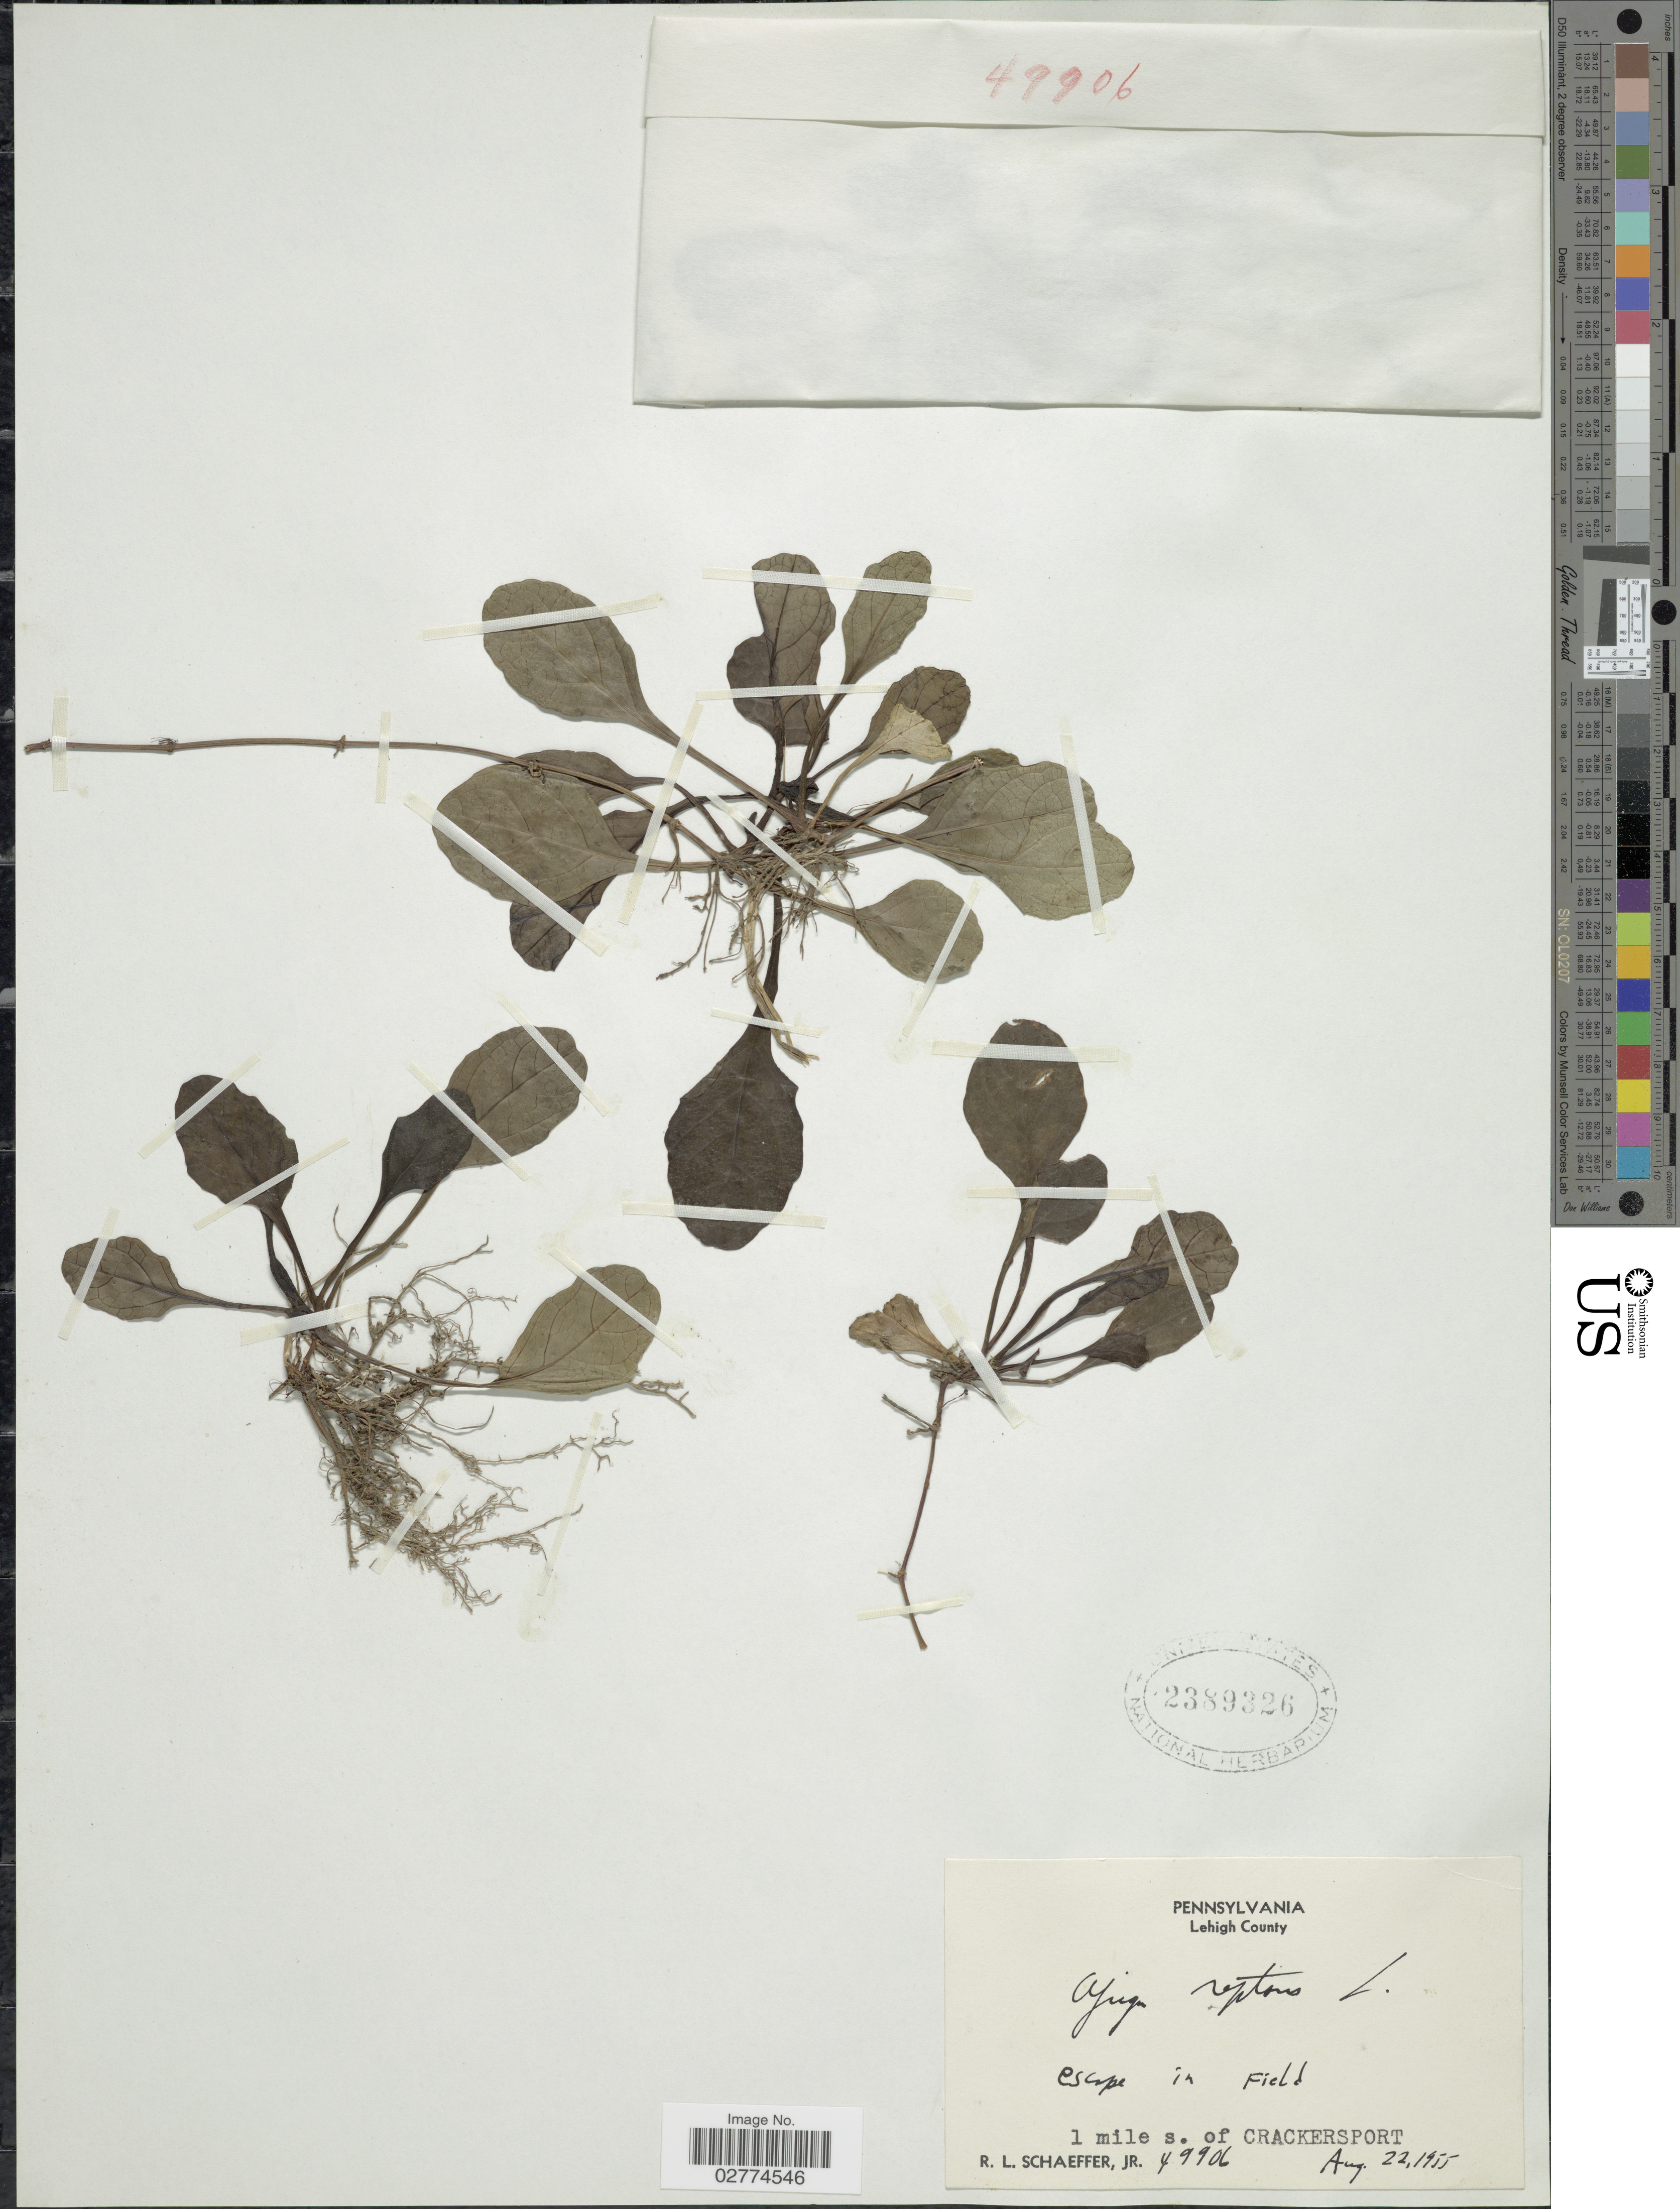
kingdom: Plantae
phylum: Tracheophyta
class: Magnoliopsida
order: Lamiales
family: Lamiaceae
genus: Ajuga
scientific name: Ajuga reptans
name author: L.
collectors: R. L. Schaeffer Jr.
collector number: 49906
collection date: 1955-08-22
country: United States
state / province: Pennsylvania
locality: Lehigh County, 1 mile s. of Crackersport.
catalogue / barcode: US 2389326